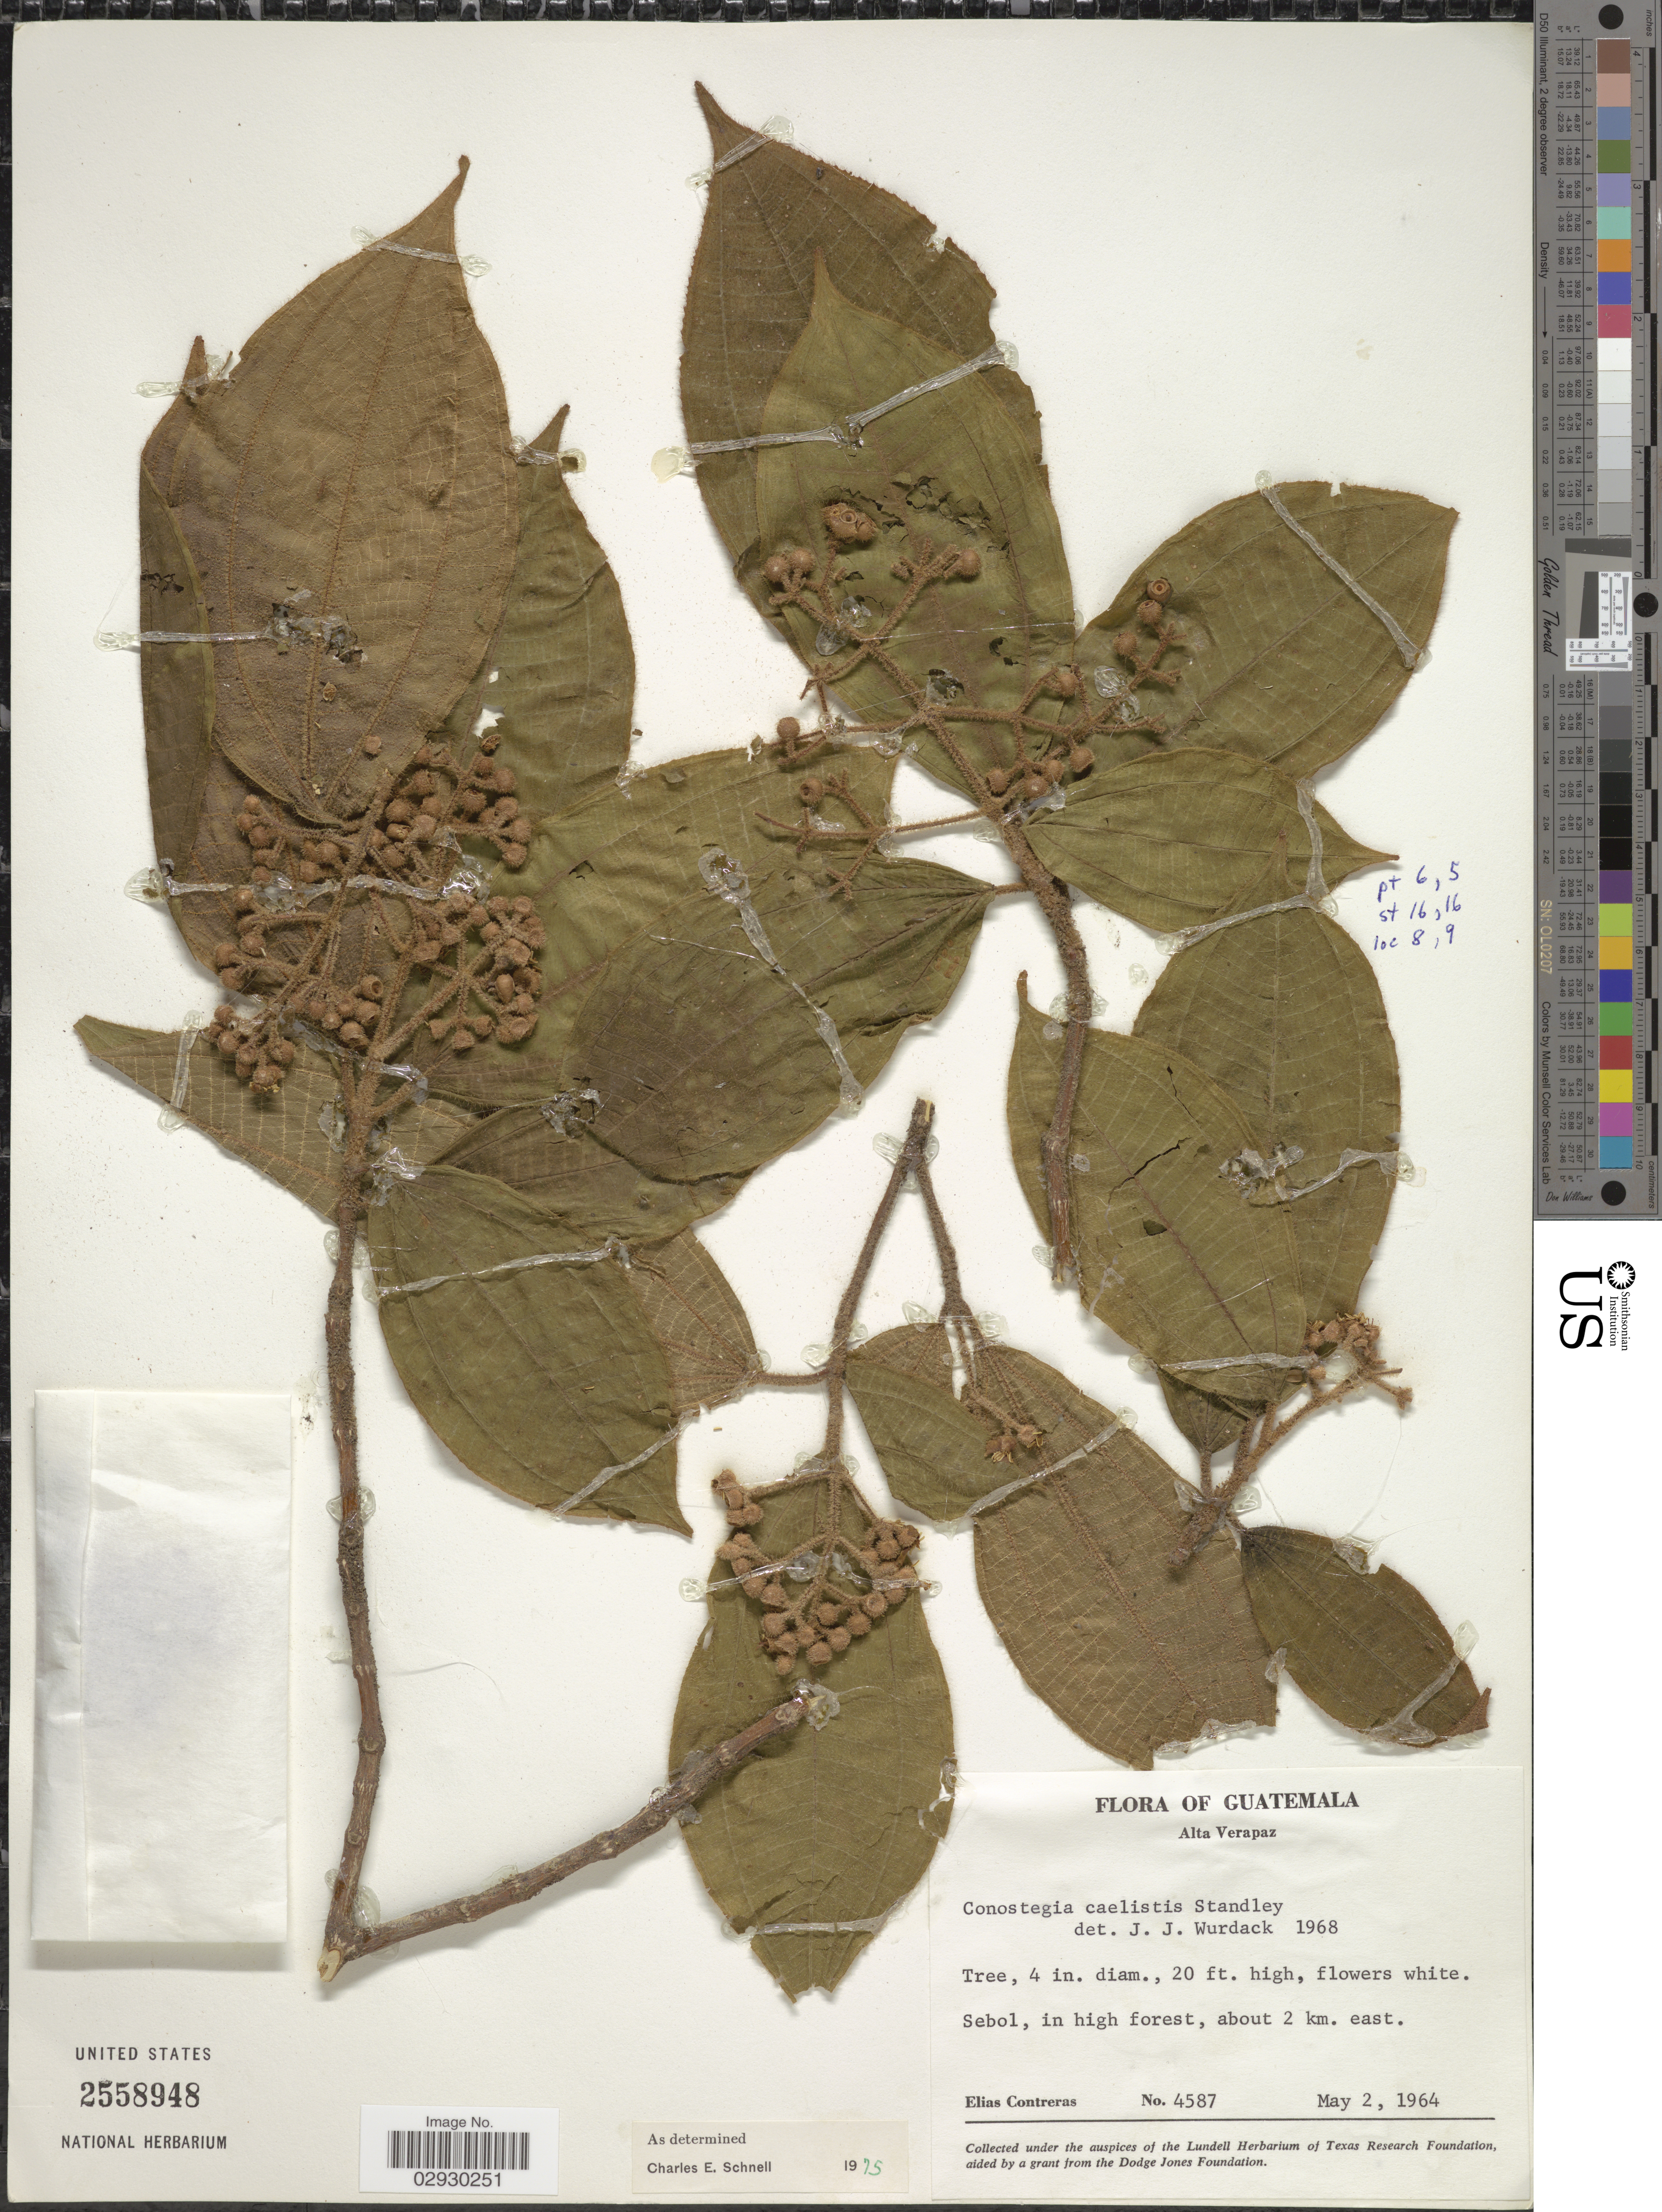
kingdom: Plantae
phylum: Tracheophyta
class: Magnoliopsida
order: Myrtales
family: Melastomataceae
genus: Conostegia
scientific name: Conostegia caelestis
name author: Standl.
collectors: E. Contreras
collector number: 4587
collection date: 1964-05-02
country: Guatemala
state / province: Alta Verapaz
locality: Sebol, in high forest, about 2 km. east.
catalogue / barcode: US 2558948